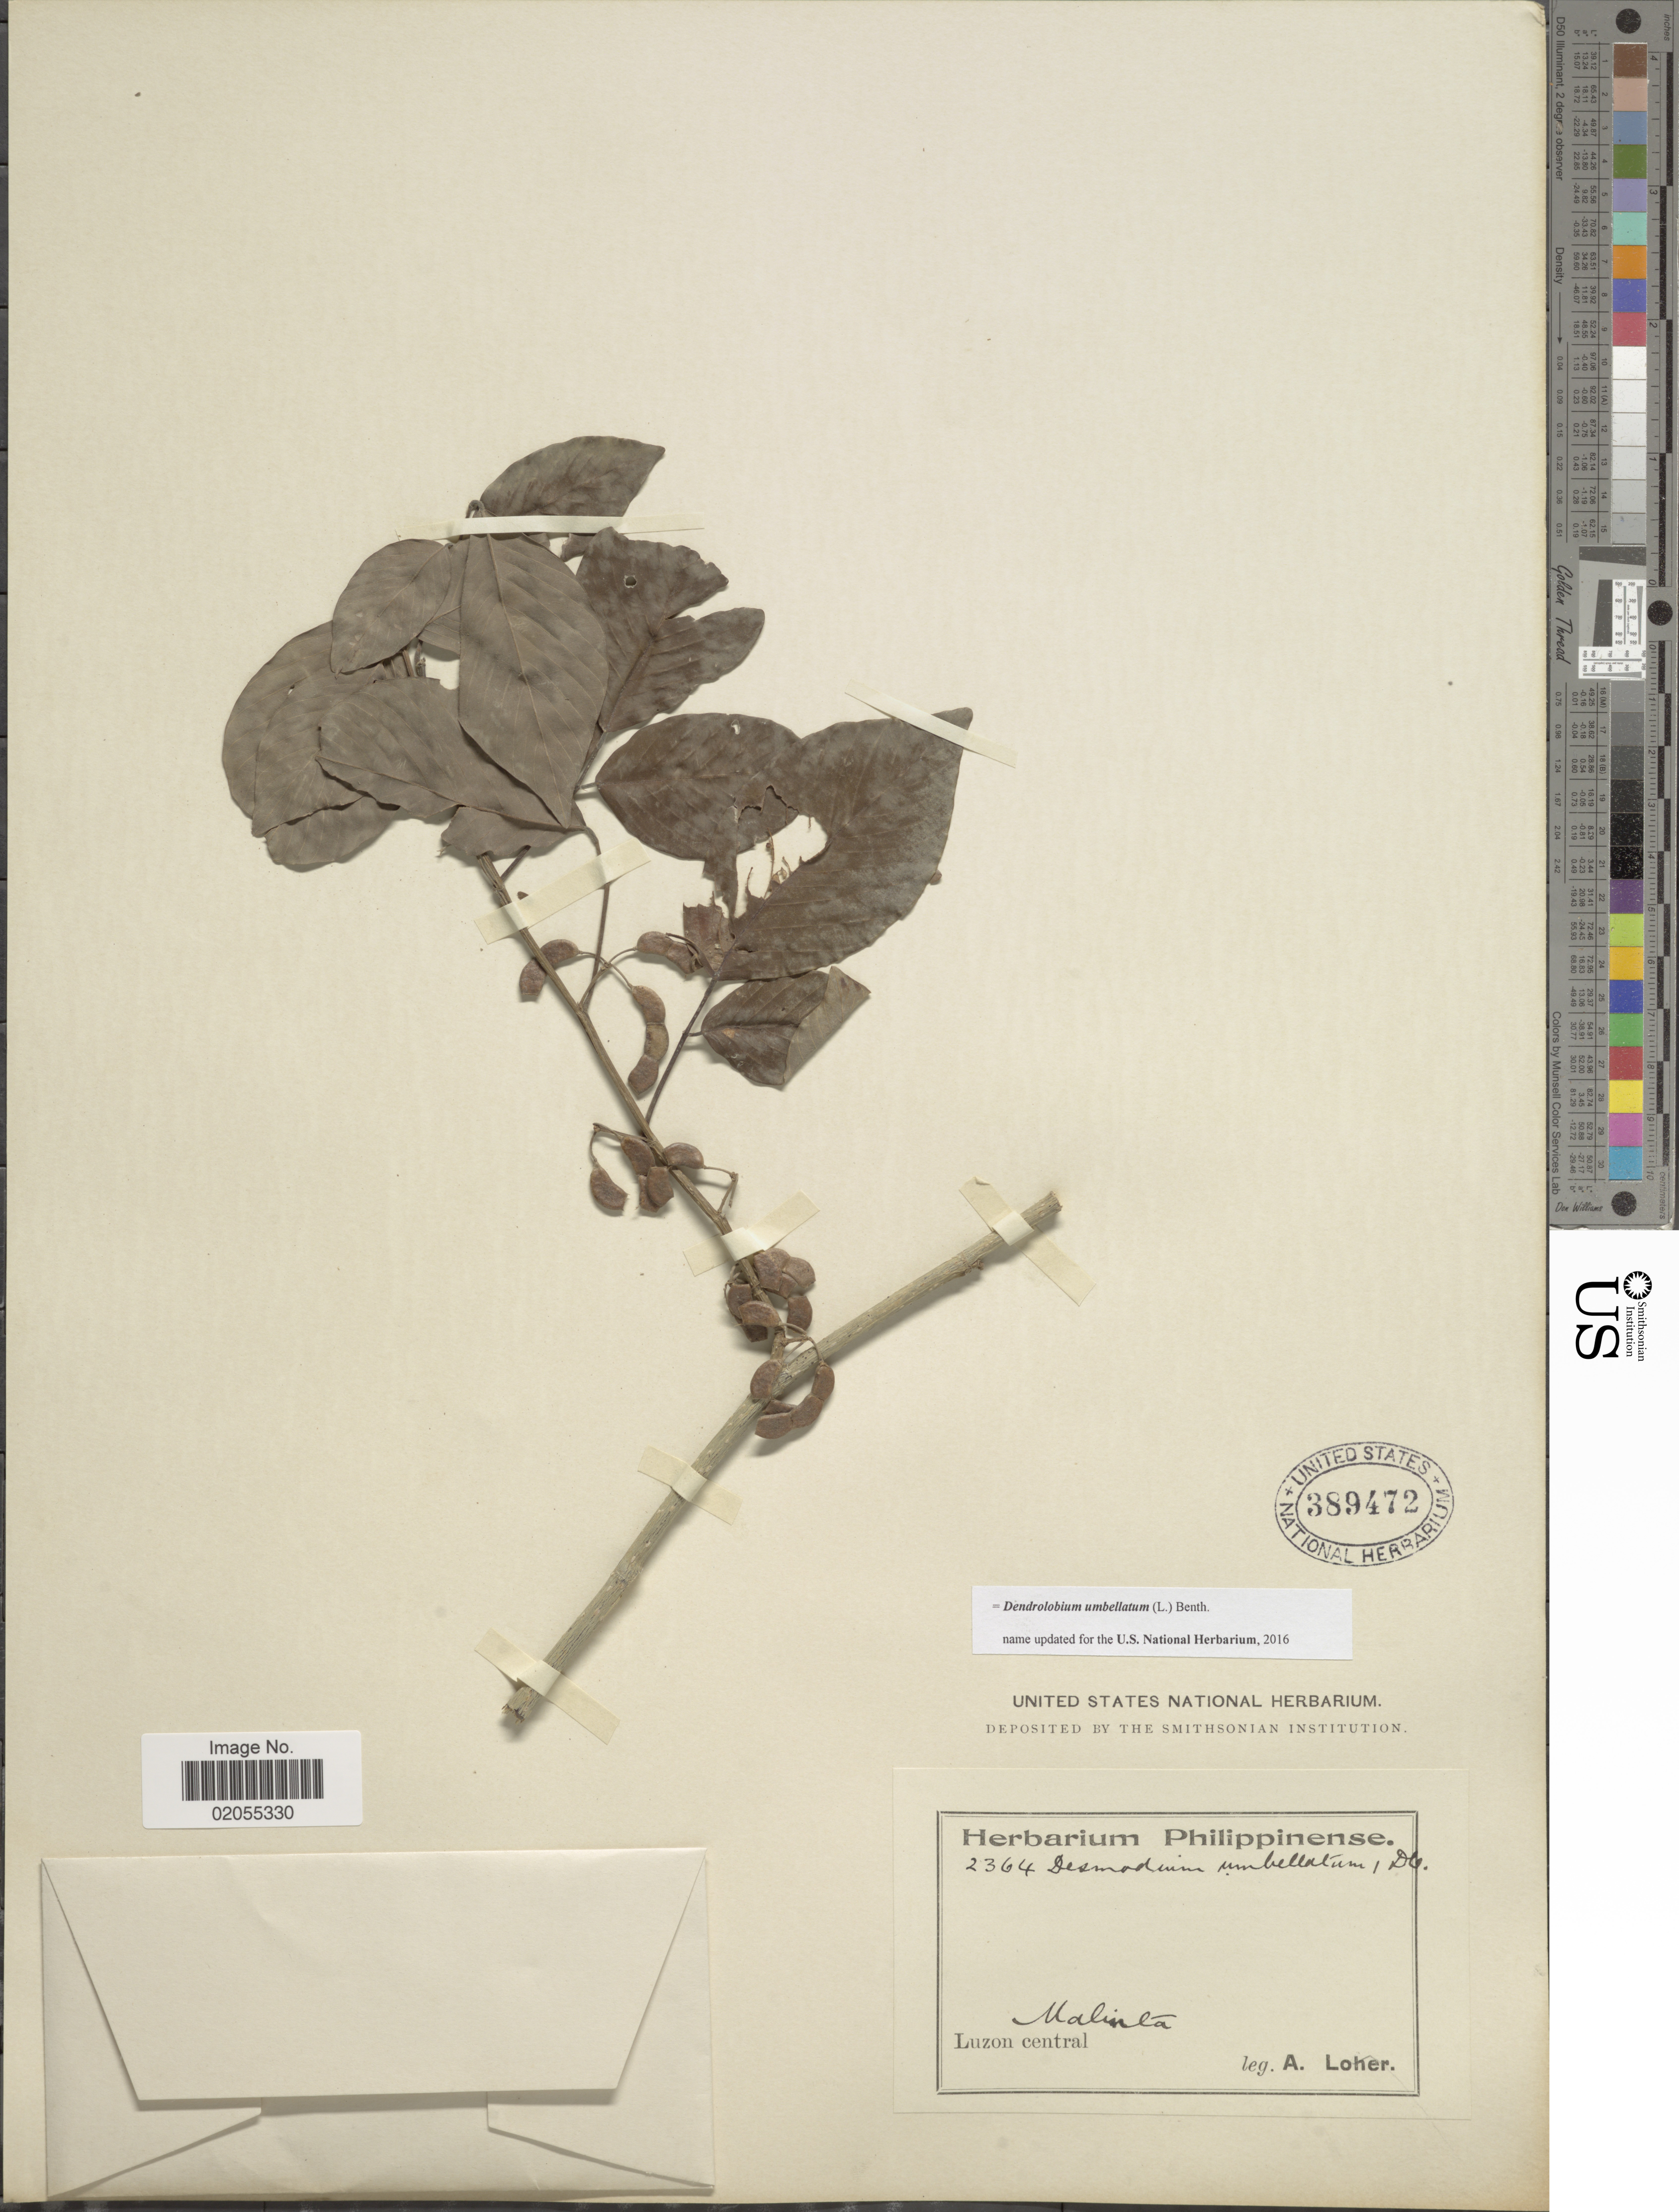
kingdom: Plantae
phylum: Tracheophyta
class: Magnoliopsida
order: Fabales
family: Fabaceae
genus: Dendrolobium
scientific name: Dendrolobium umbellatum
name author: (L.) Benth.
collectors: A. Loher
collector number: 2364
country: Philippines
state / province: Central Luzon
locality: Malinta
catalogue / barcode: US 389472